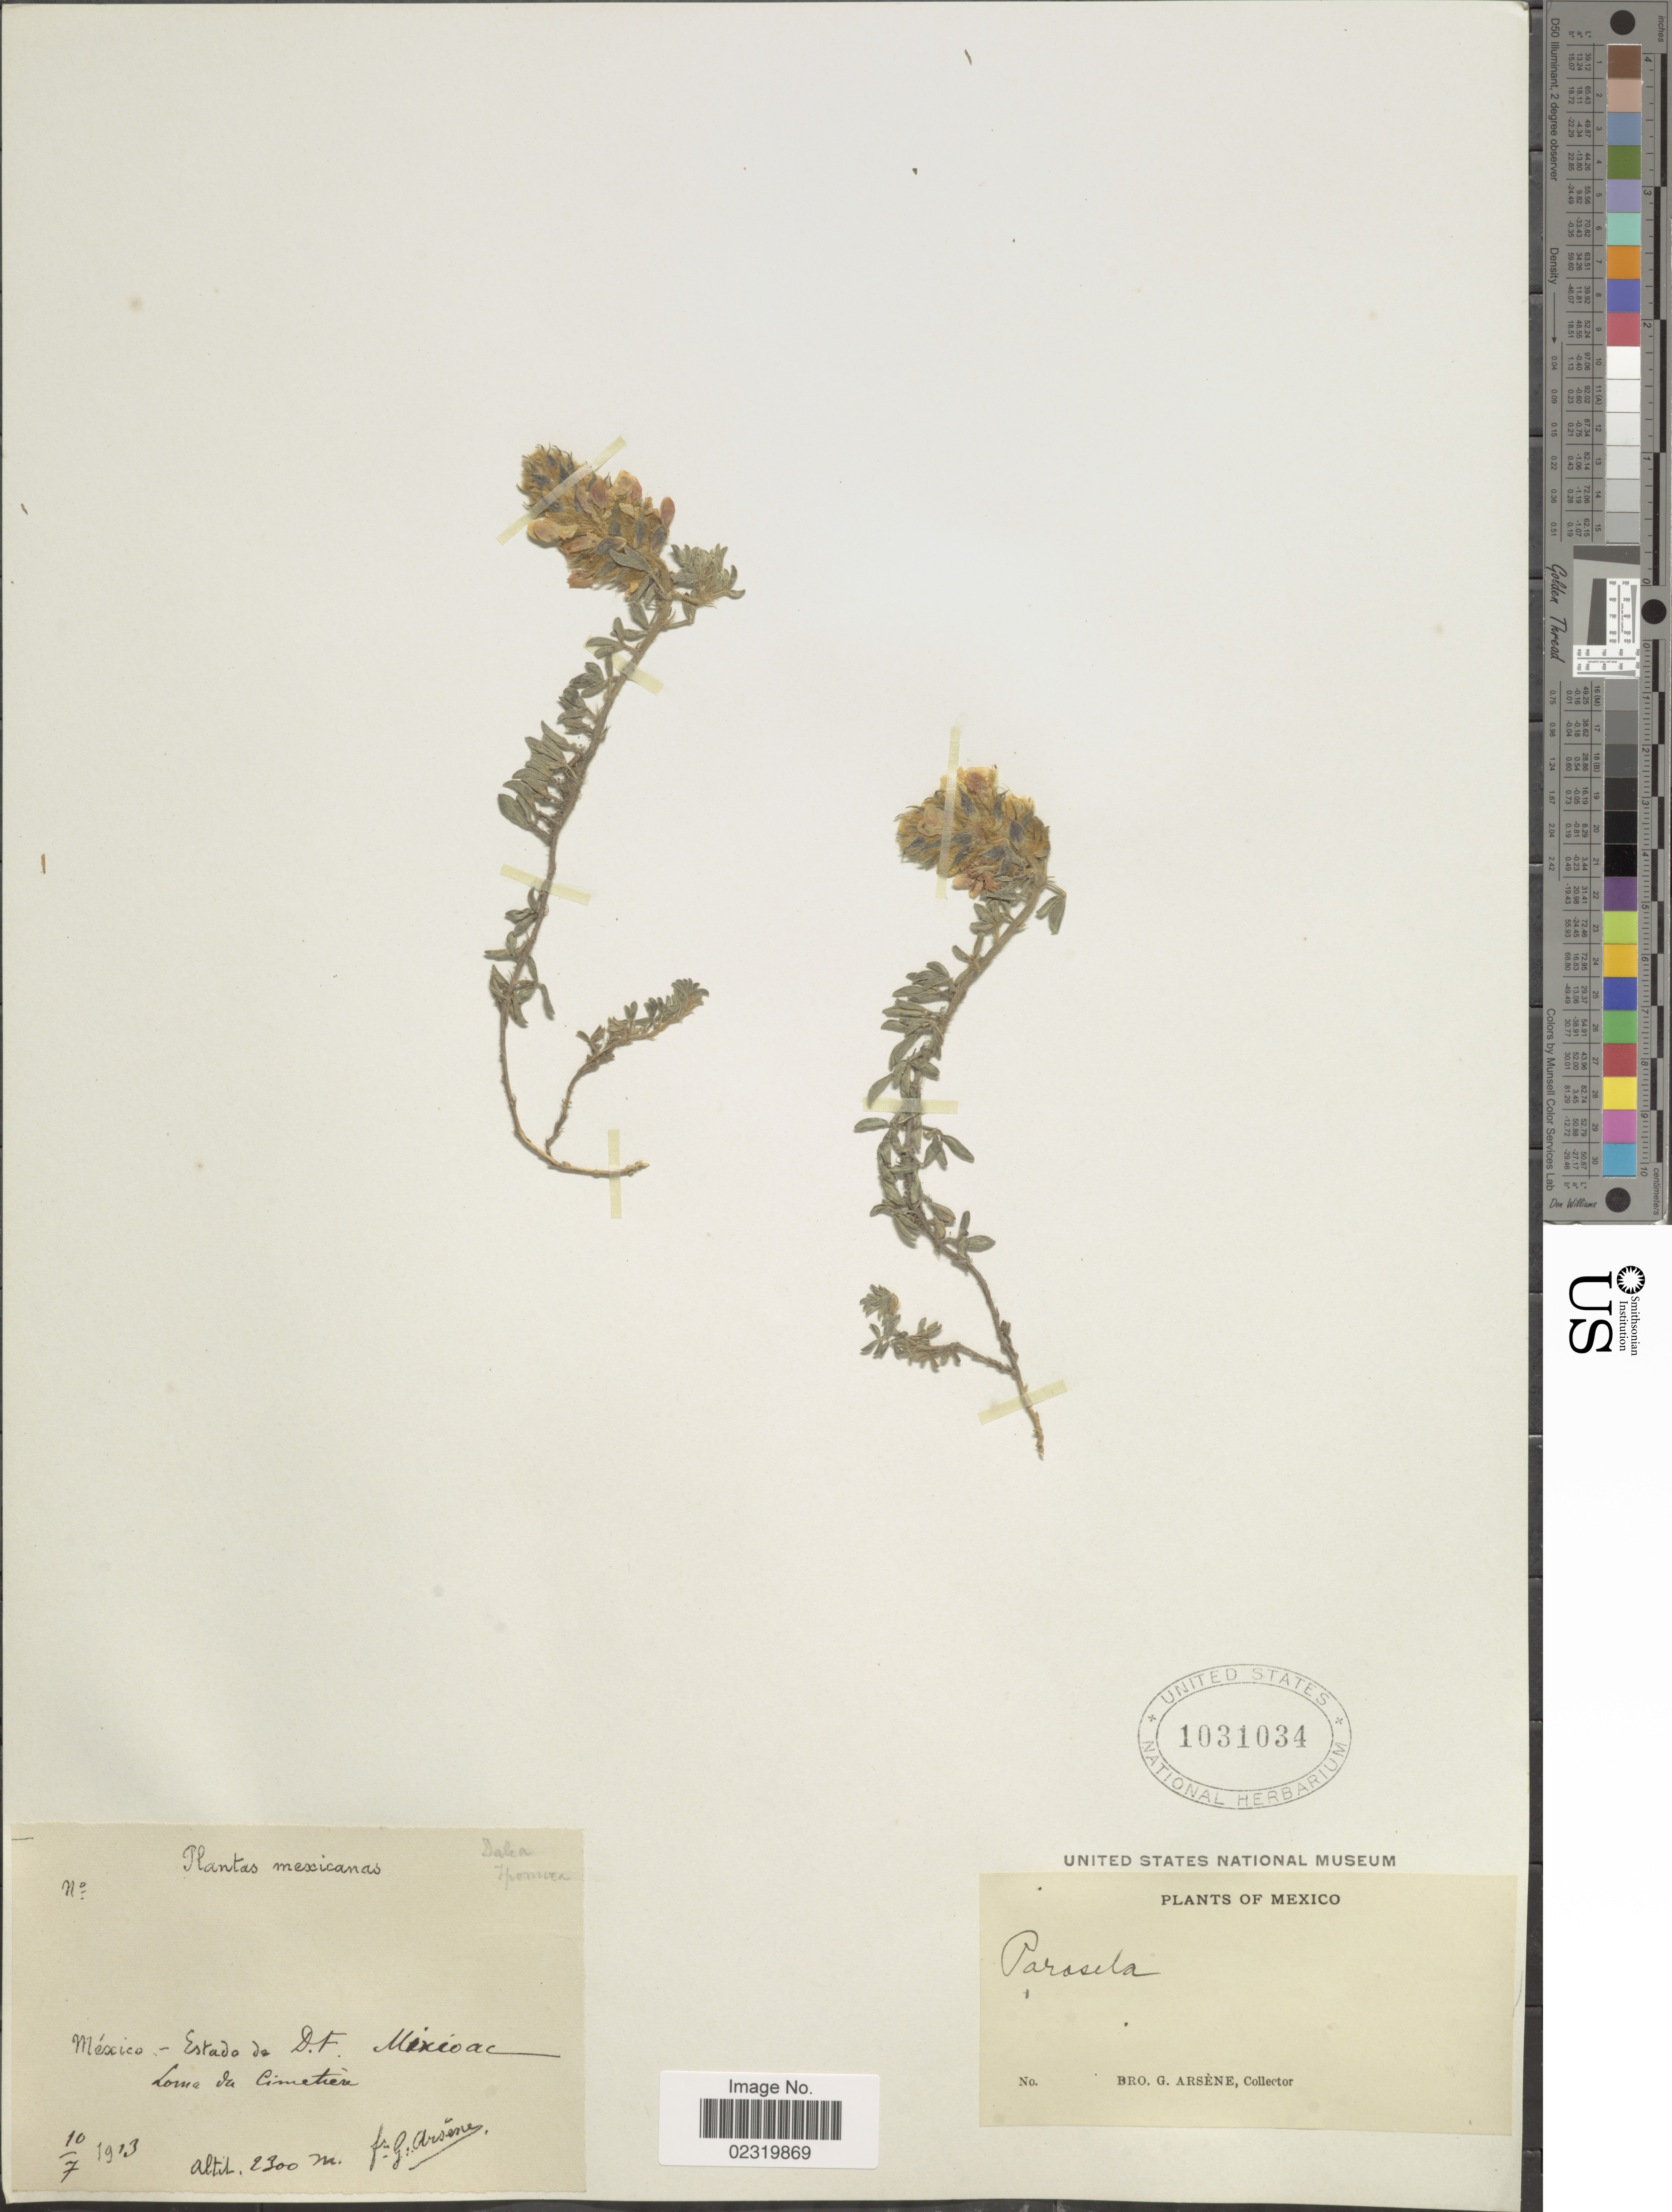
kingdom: Plantae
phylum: Tracheophyta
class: Magnoliopsida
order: Fabales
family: Fabaceae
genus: Dalea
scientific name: Dalea prostrata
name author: Ortega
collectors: Bro. G. Arsène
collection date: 1913-07-10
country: Mexico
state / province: Distrito Federal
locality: Loma du Cimetiére, Mixcoac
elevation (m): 2300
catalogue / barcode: US 1031034